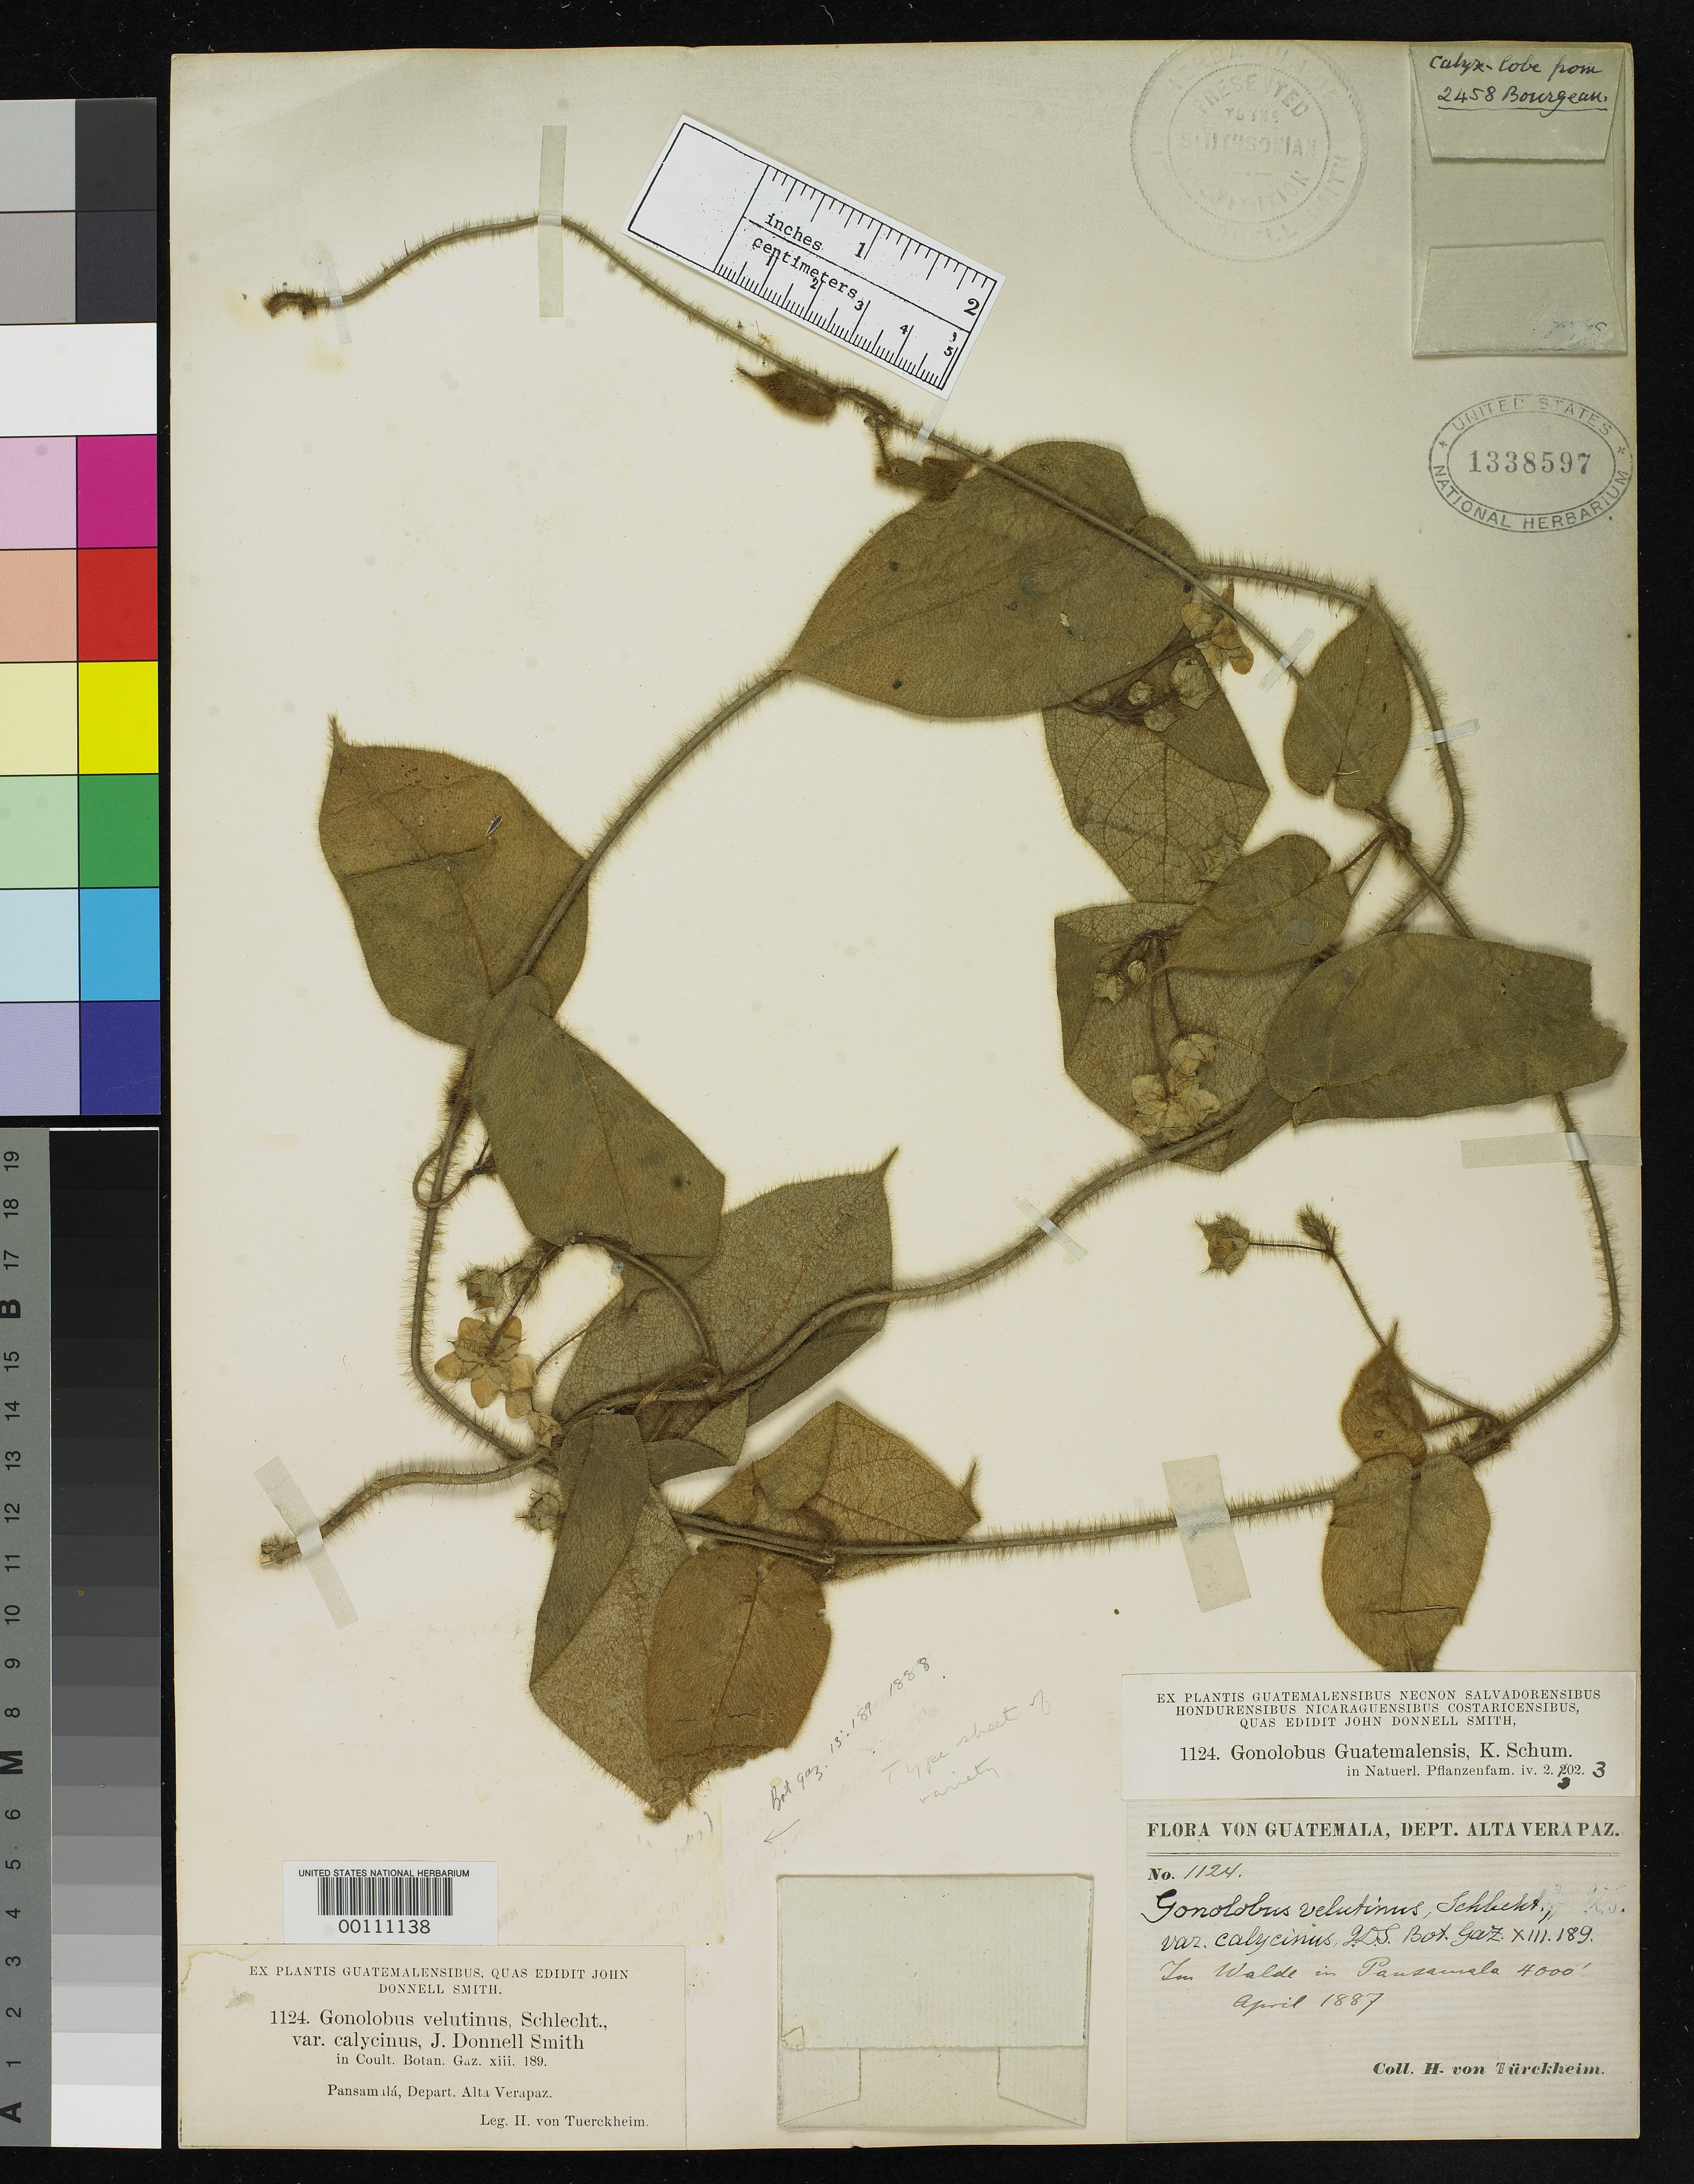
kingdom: Plantae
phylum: Tracheophyta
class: Magnoliopsida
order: Gentianales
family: Apocynaceae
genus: Gonolobus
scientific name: Gonolobus velutinus var. calycinus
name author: Donn. Sm.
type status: Type Collection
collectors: H. von Türckheim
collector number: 1124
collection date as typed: Apr 1887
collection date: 1887-04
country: Guatemala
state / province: Alta Verapaz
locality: Pansamalá forest.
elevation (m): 1219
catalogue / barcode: US 1338597